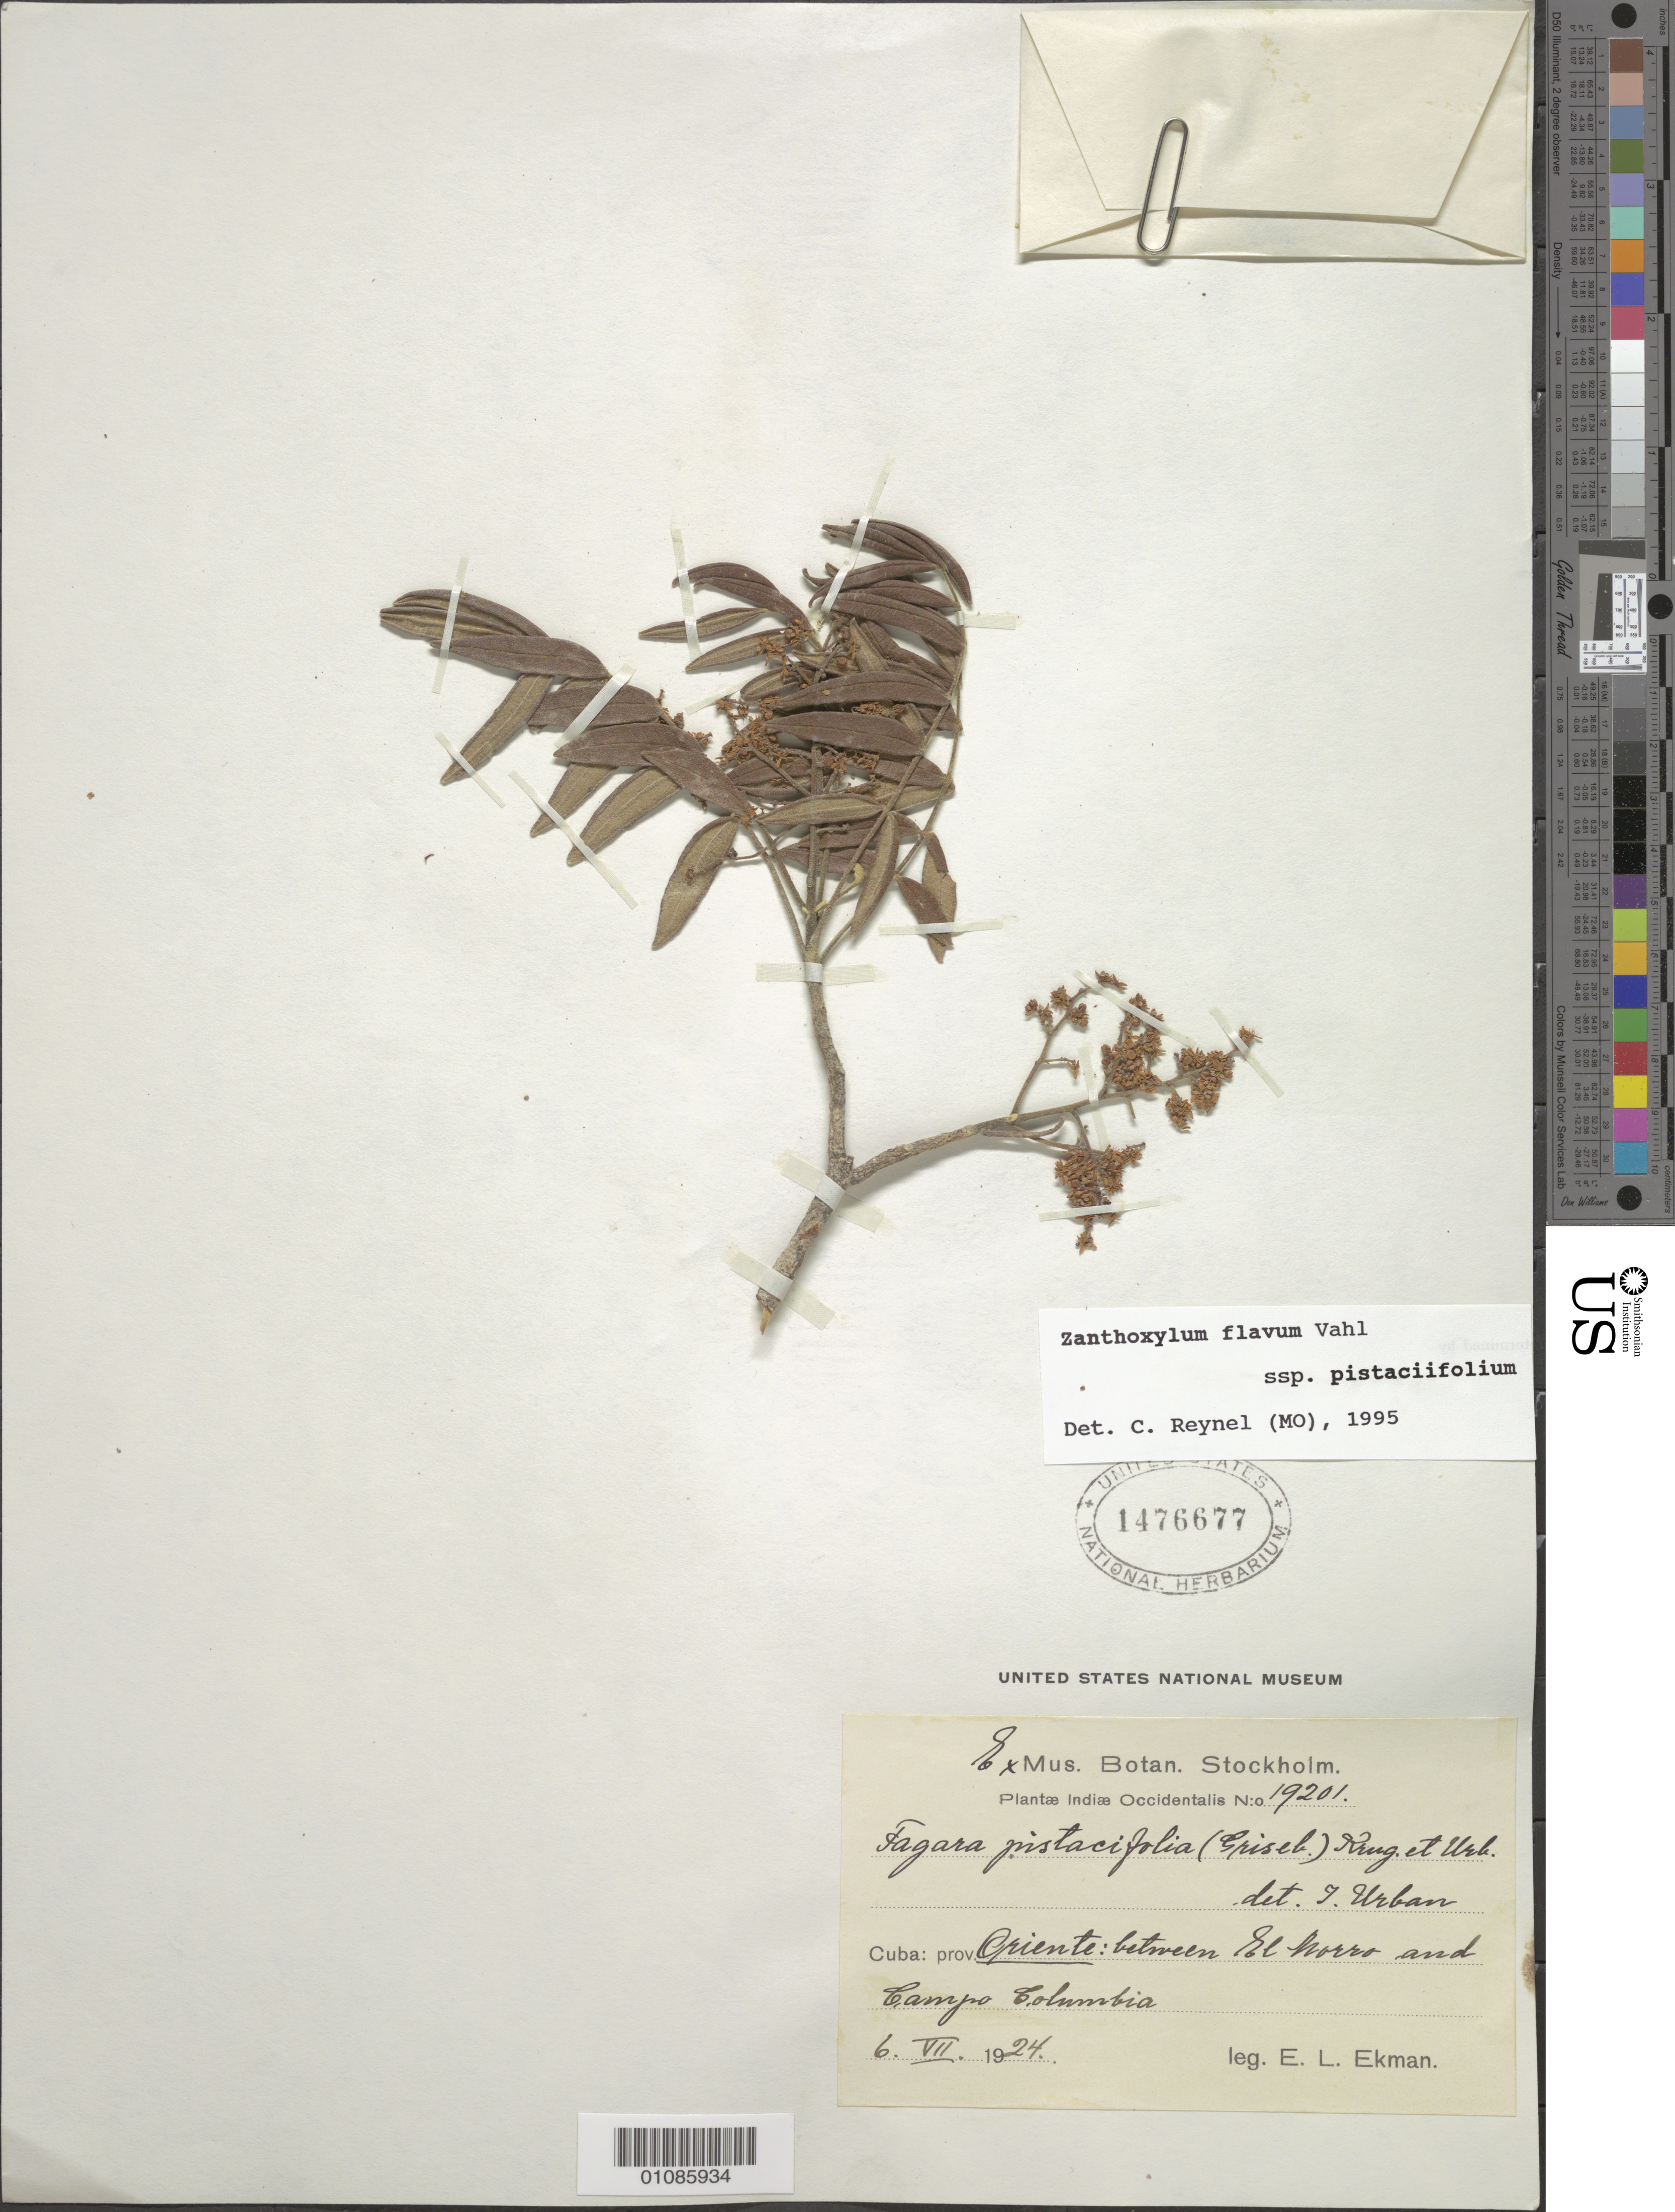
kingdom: Plantae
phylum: Tracheophyta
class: Magnoliopsida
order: Sapindales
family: Rutaceae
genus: Zanthoxylum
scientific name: Zanthoxylum pistaciifolium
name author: Griseb.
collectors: E. L. Ekman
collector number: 19201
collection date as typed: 06 Jun 1924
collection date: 1924-06-06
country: Cuba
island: Cuba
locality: Oriente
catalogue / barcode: US 1476677